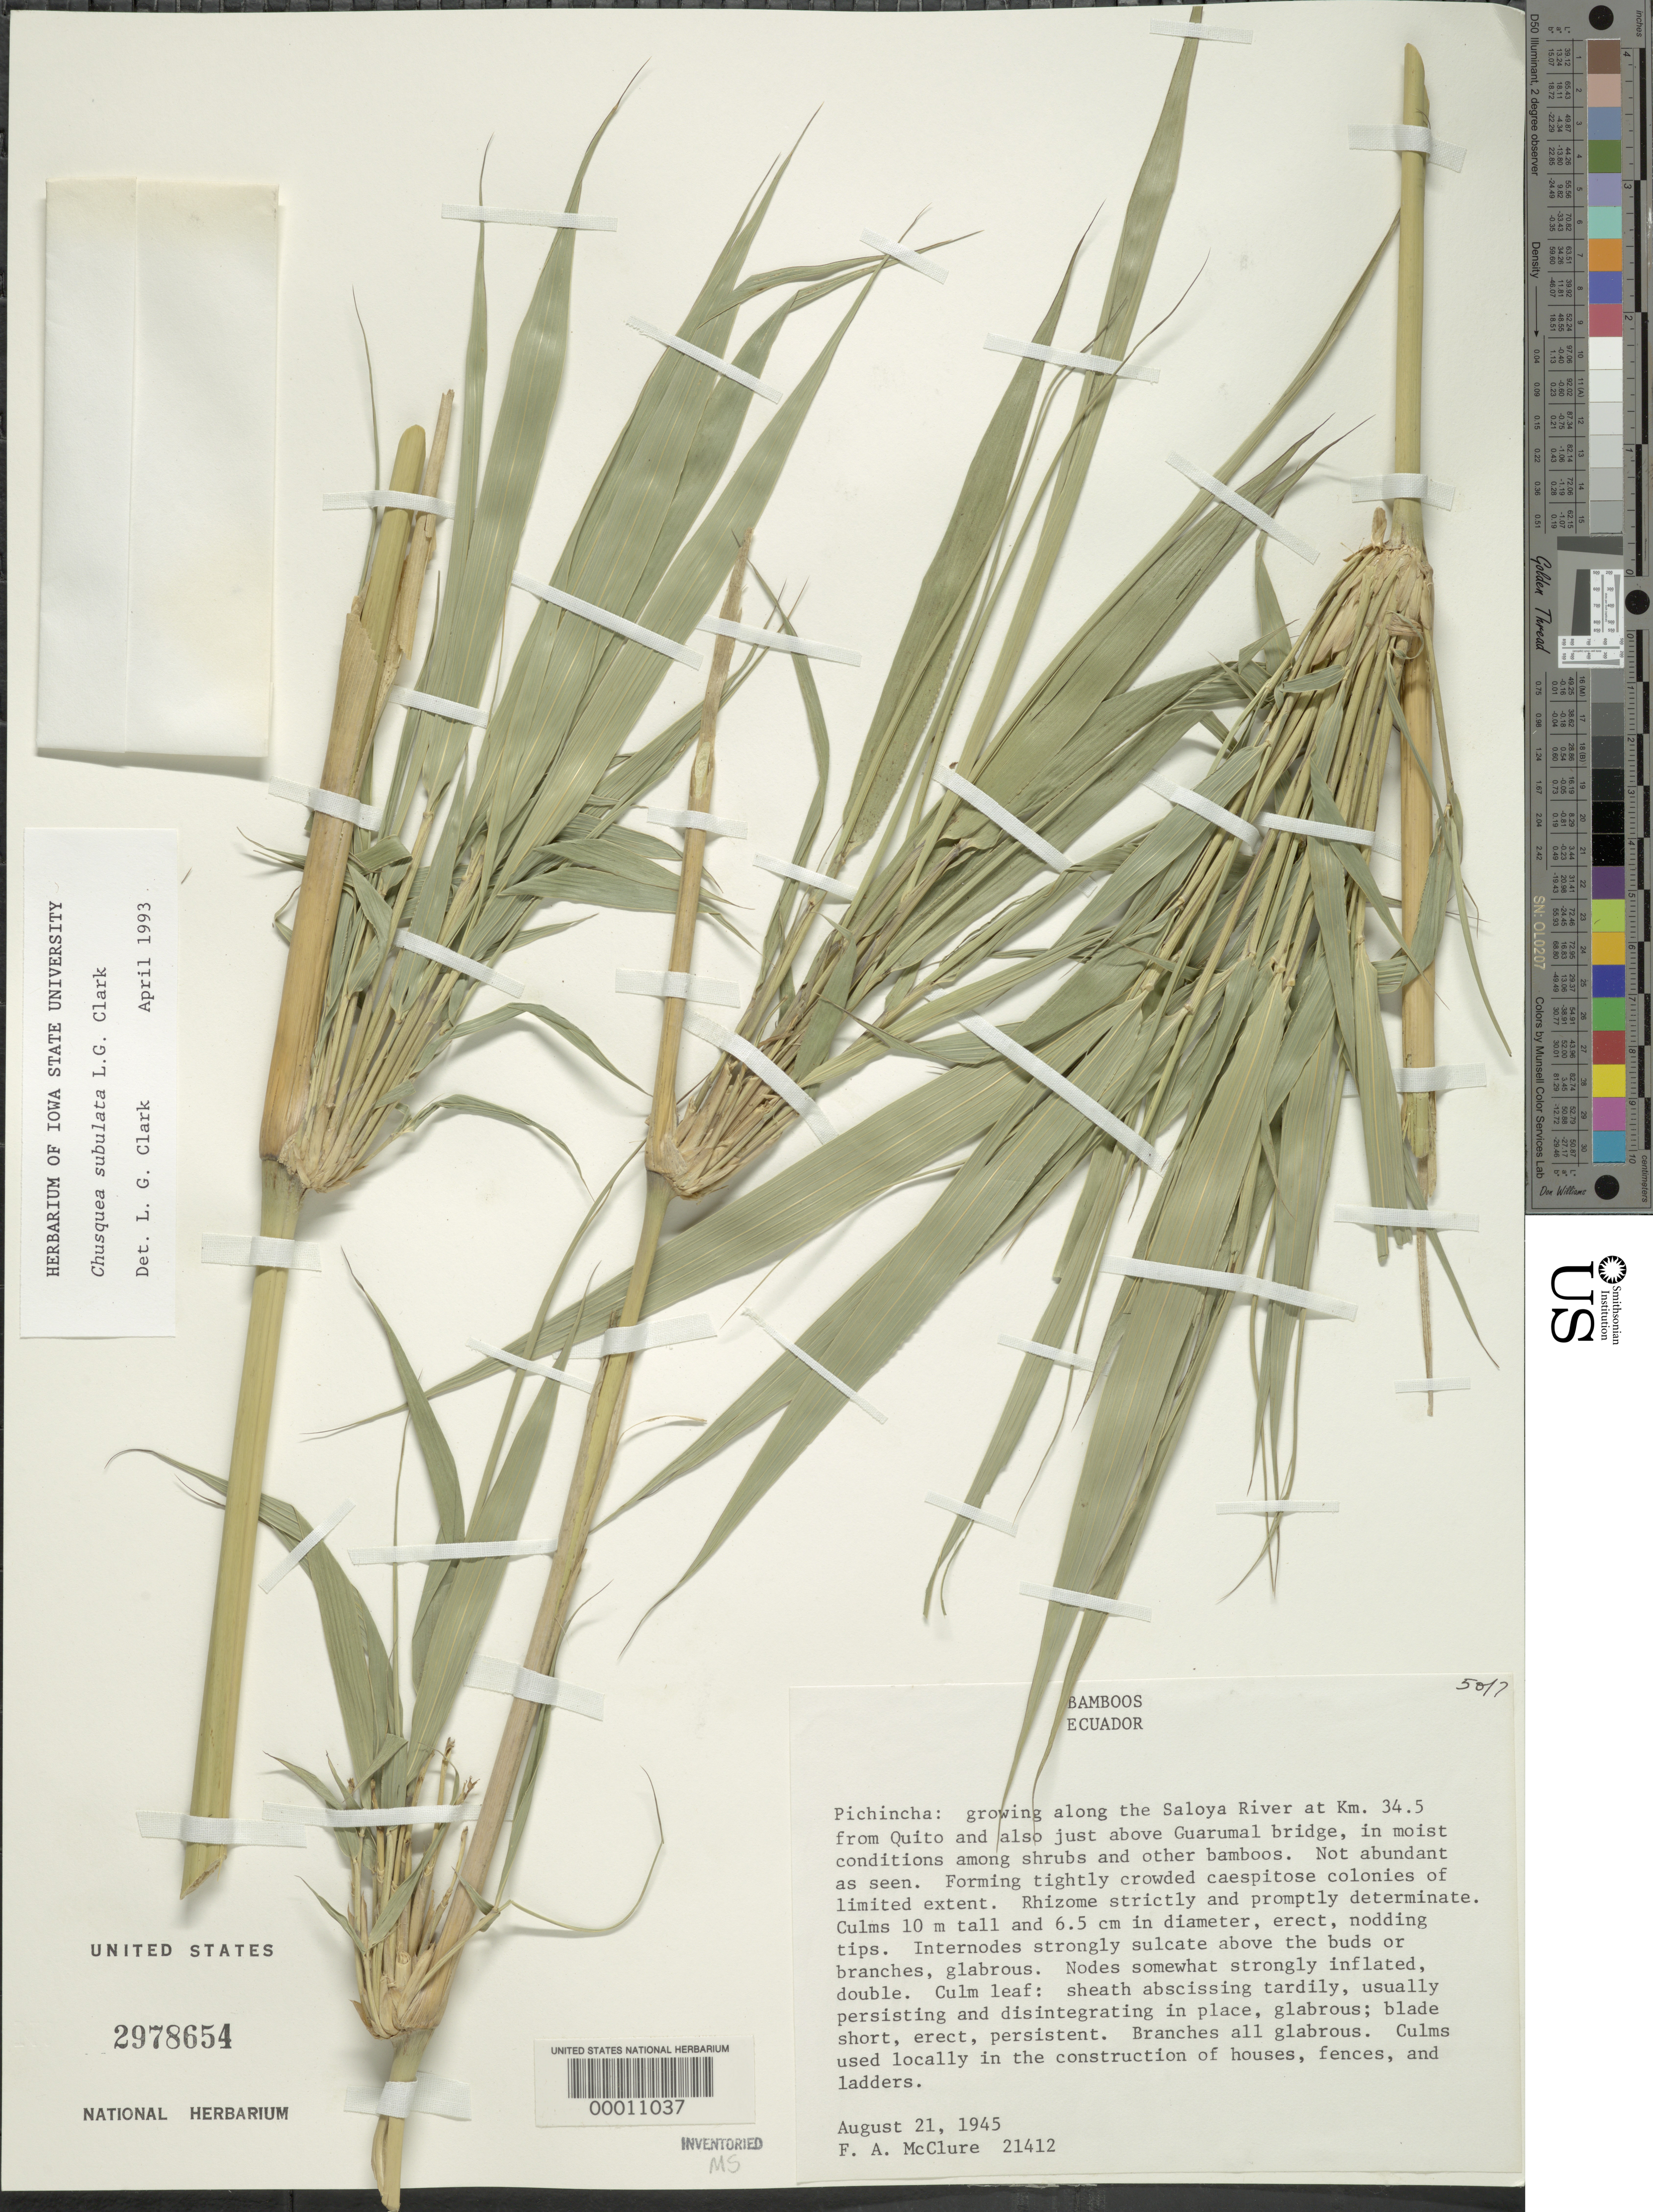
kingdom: Plantae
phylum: Tracheophyta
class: Liliopsida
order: Poales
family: Poaceae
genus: Chusquea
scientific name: Chusquea subulata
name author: L.G. Clark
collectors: F. A. McClure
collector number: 21412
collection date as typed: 21 Aug 1945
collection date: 1945-08-21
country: Ecuador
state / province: Pichincha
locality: Saloya River, quito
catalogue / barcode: US 2978654